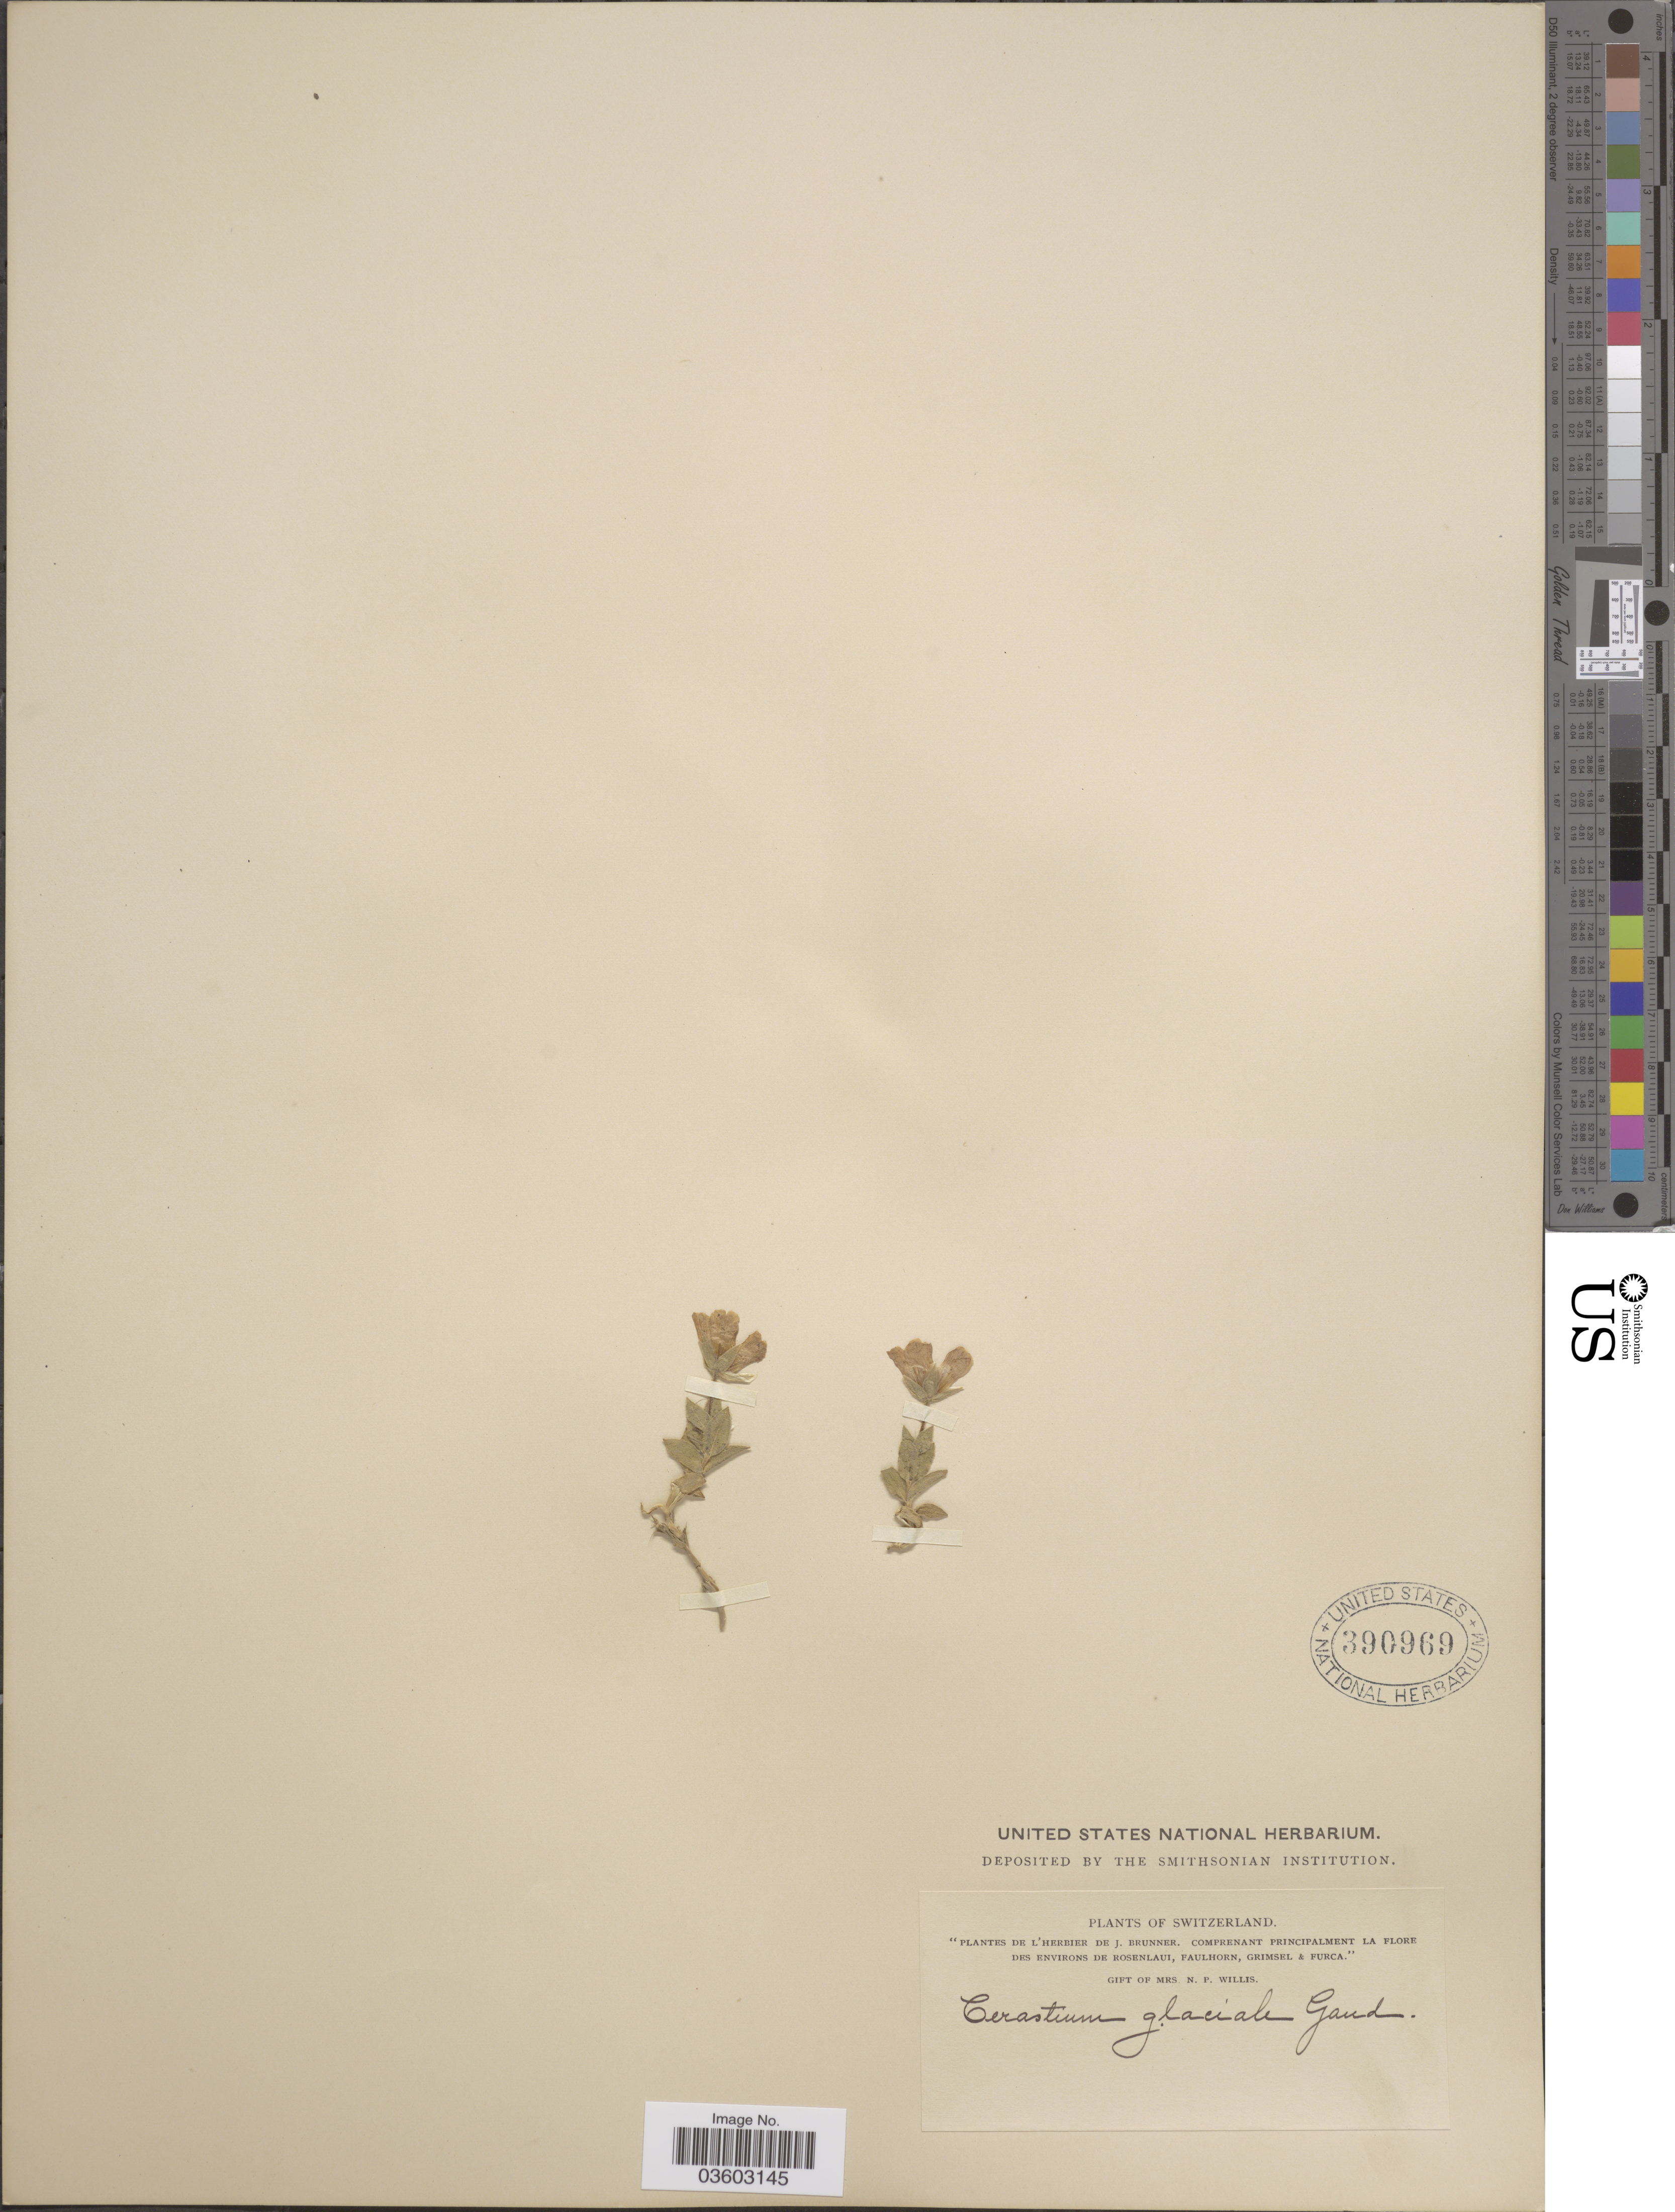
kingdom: Plantae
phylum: Tracheophyta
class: Magnoliopsida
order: Caryophyllales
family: Caryophyllaceae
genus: Cerastium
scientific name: Cerastium glaciale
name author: Gaudin ex Ser.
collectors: ex herb. J. Brunner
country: Switzerland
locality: Environs de Rosenlaui, Faulhorn, Grimsel & Furca.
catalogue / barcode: US 390969